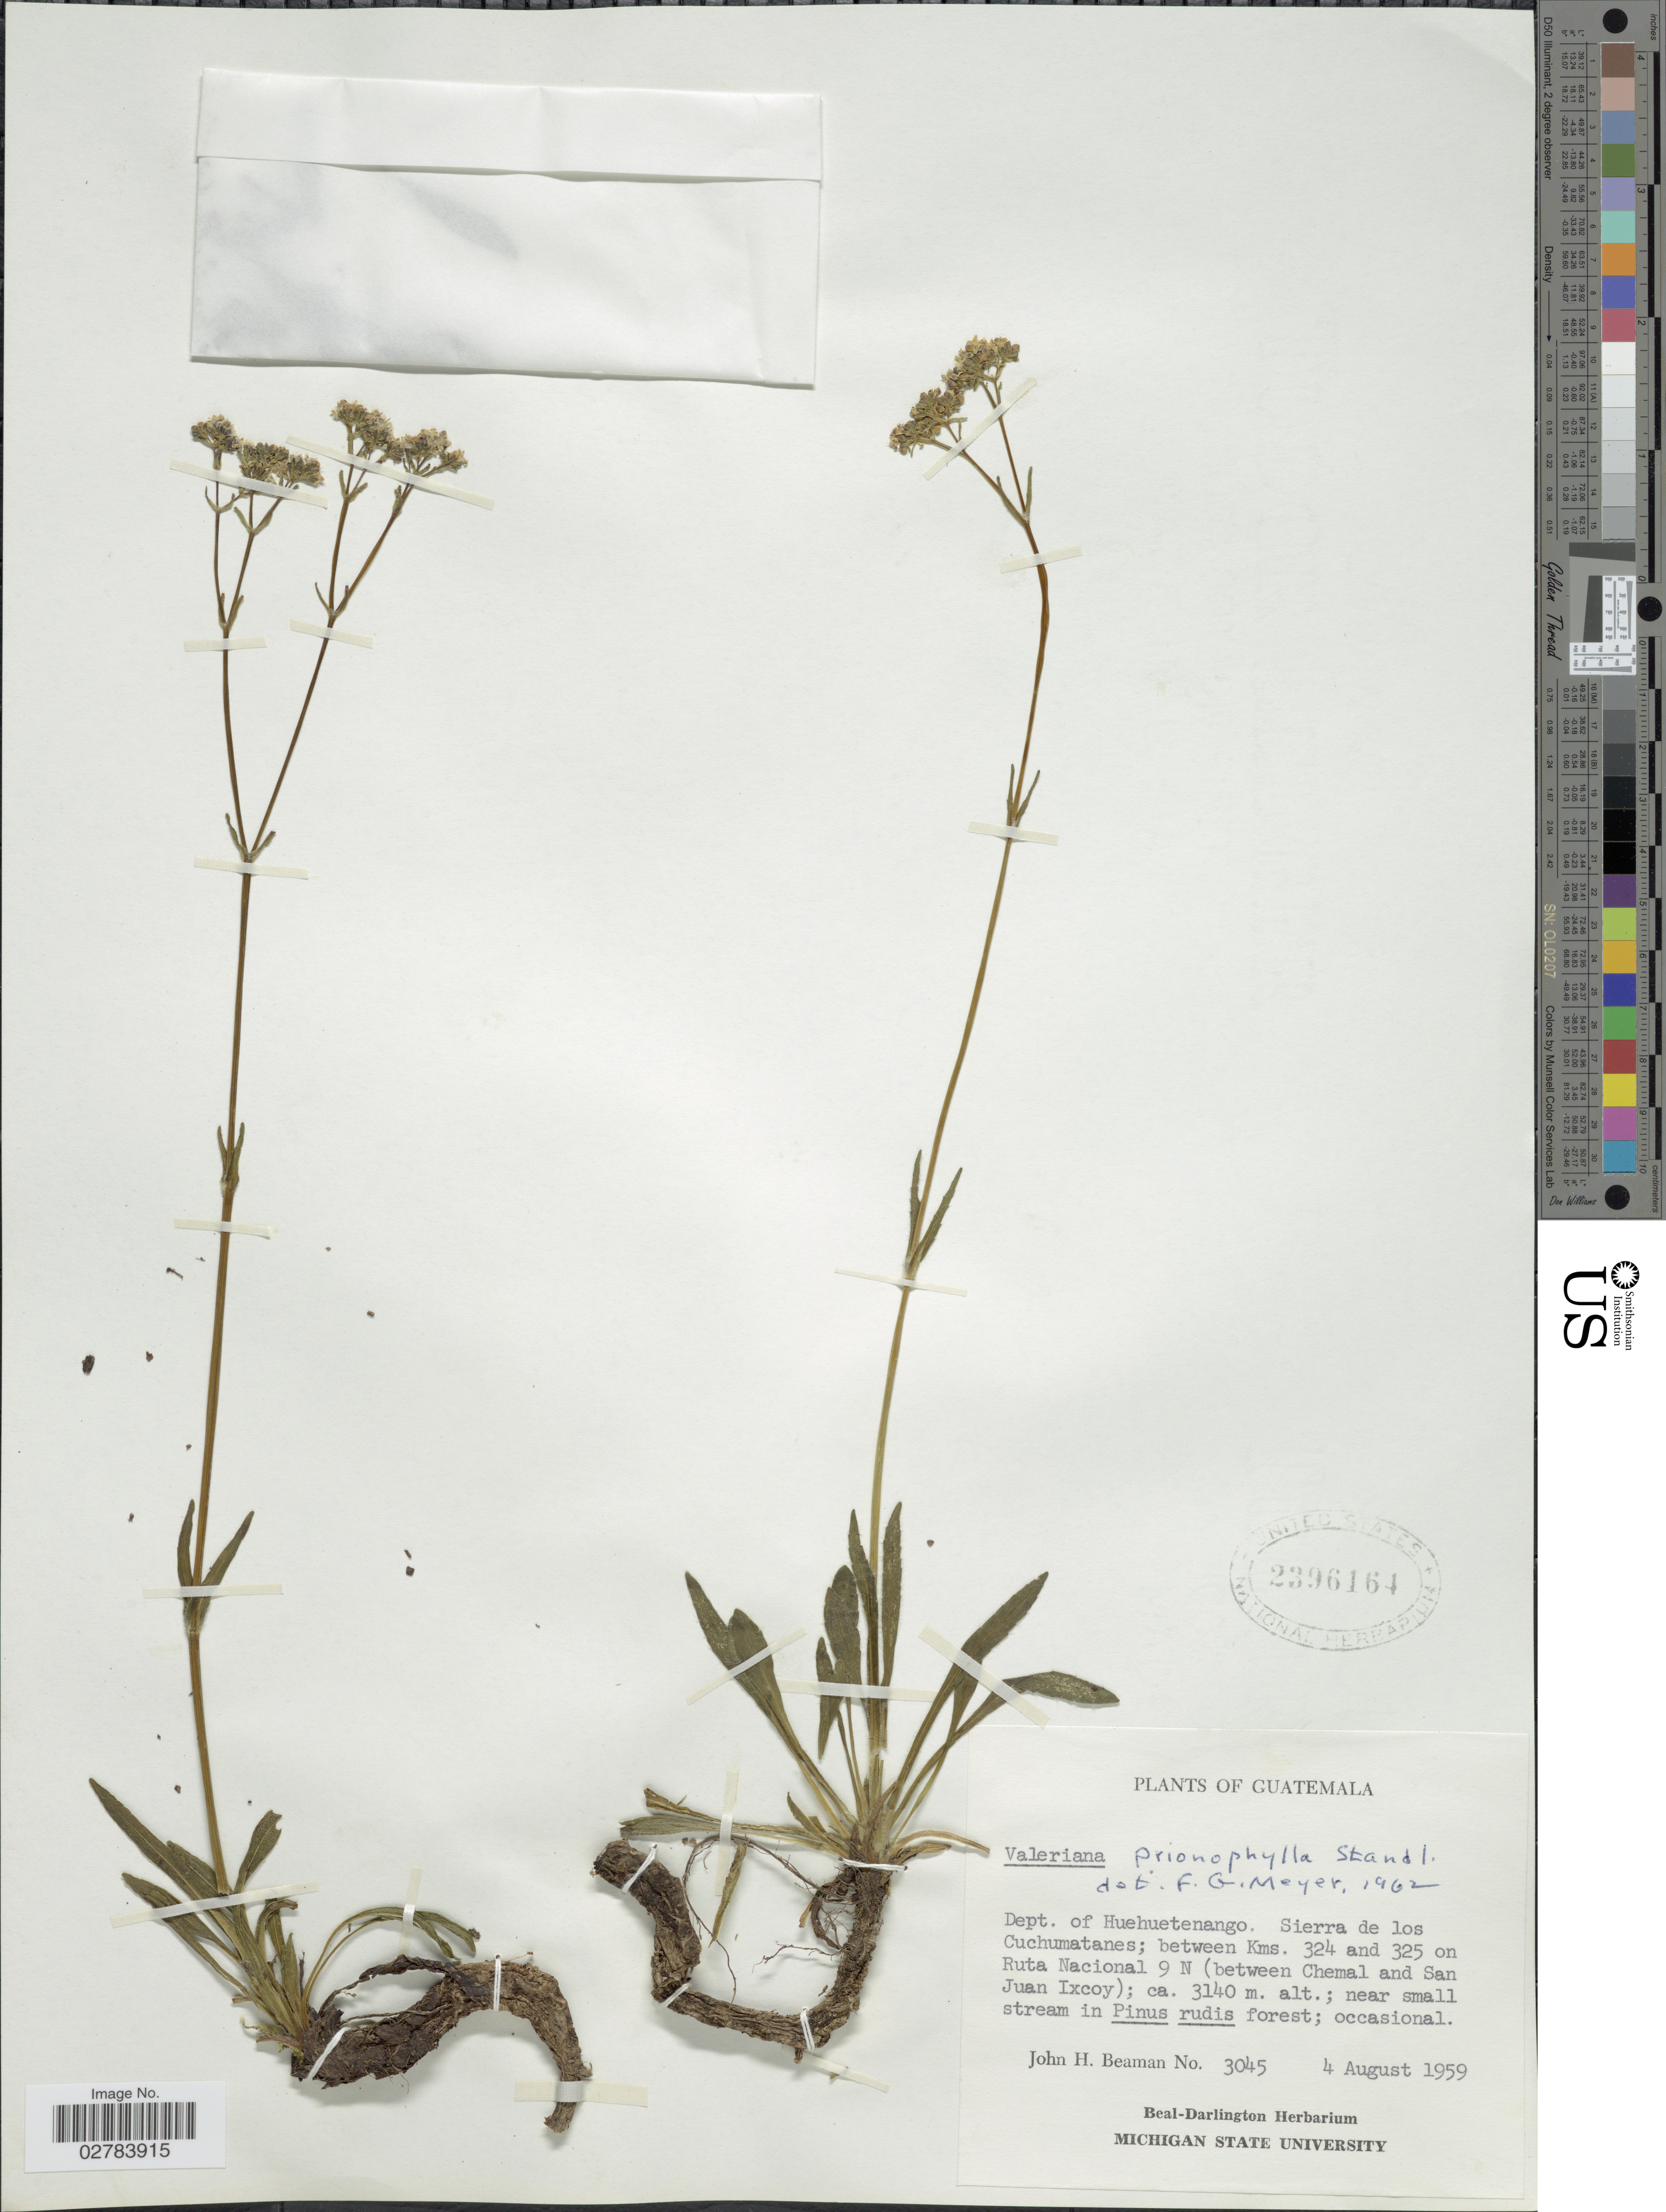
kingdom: Plantae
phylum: Tracheophyta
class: Magnoliopsida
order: Dipsacales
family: Caprifoliaceae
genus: Valeriana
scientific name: Valeriana prionophylla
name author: Standl.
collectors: J. H. Beaman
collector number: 3045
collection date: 1959-08-04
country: Guatemala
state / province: Huehuetenango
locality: Dept. of Huehuetenango, Sierra de los Cuchumatanes, between Kms, 324 and 325 on Ruta Nacional 9 N (between Chemal and San Juan Ixcoy).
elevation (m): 3140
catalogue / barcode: US 2396164